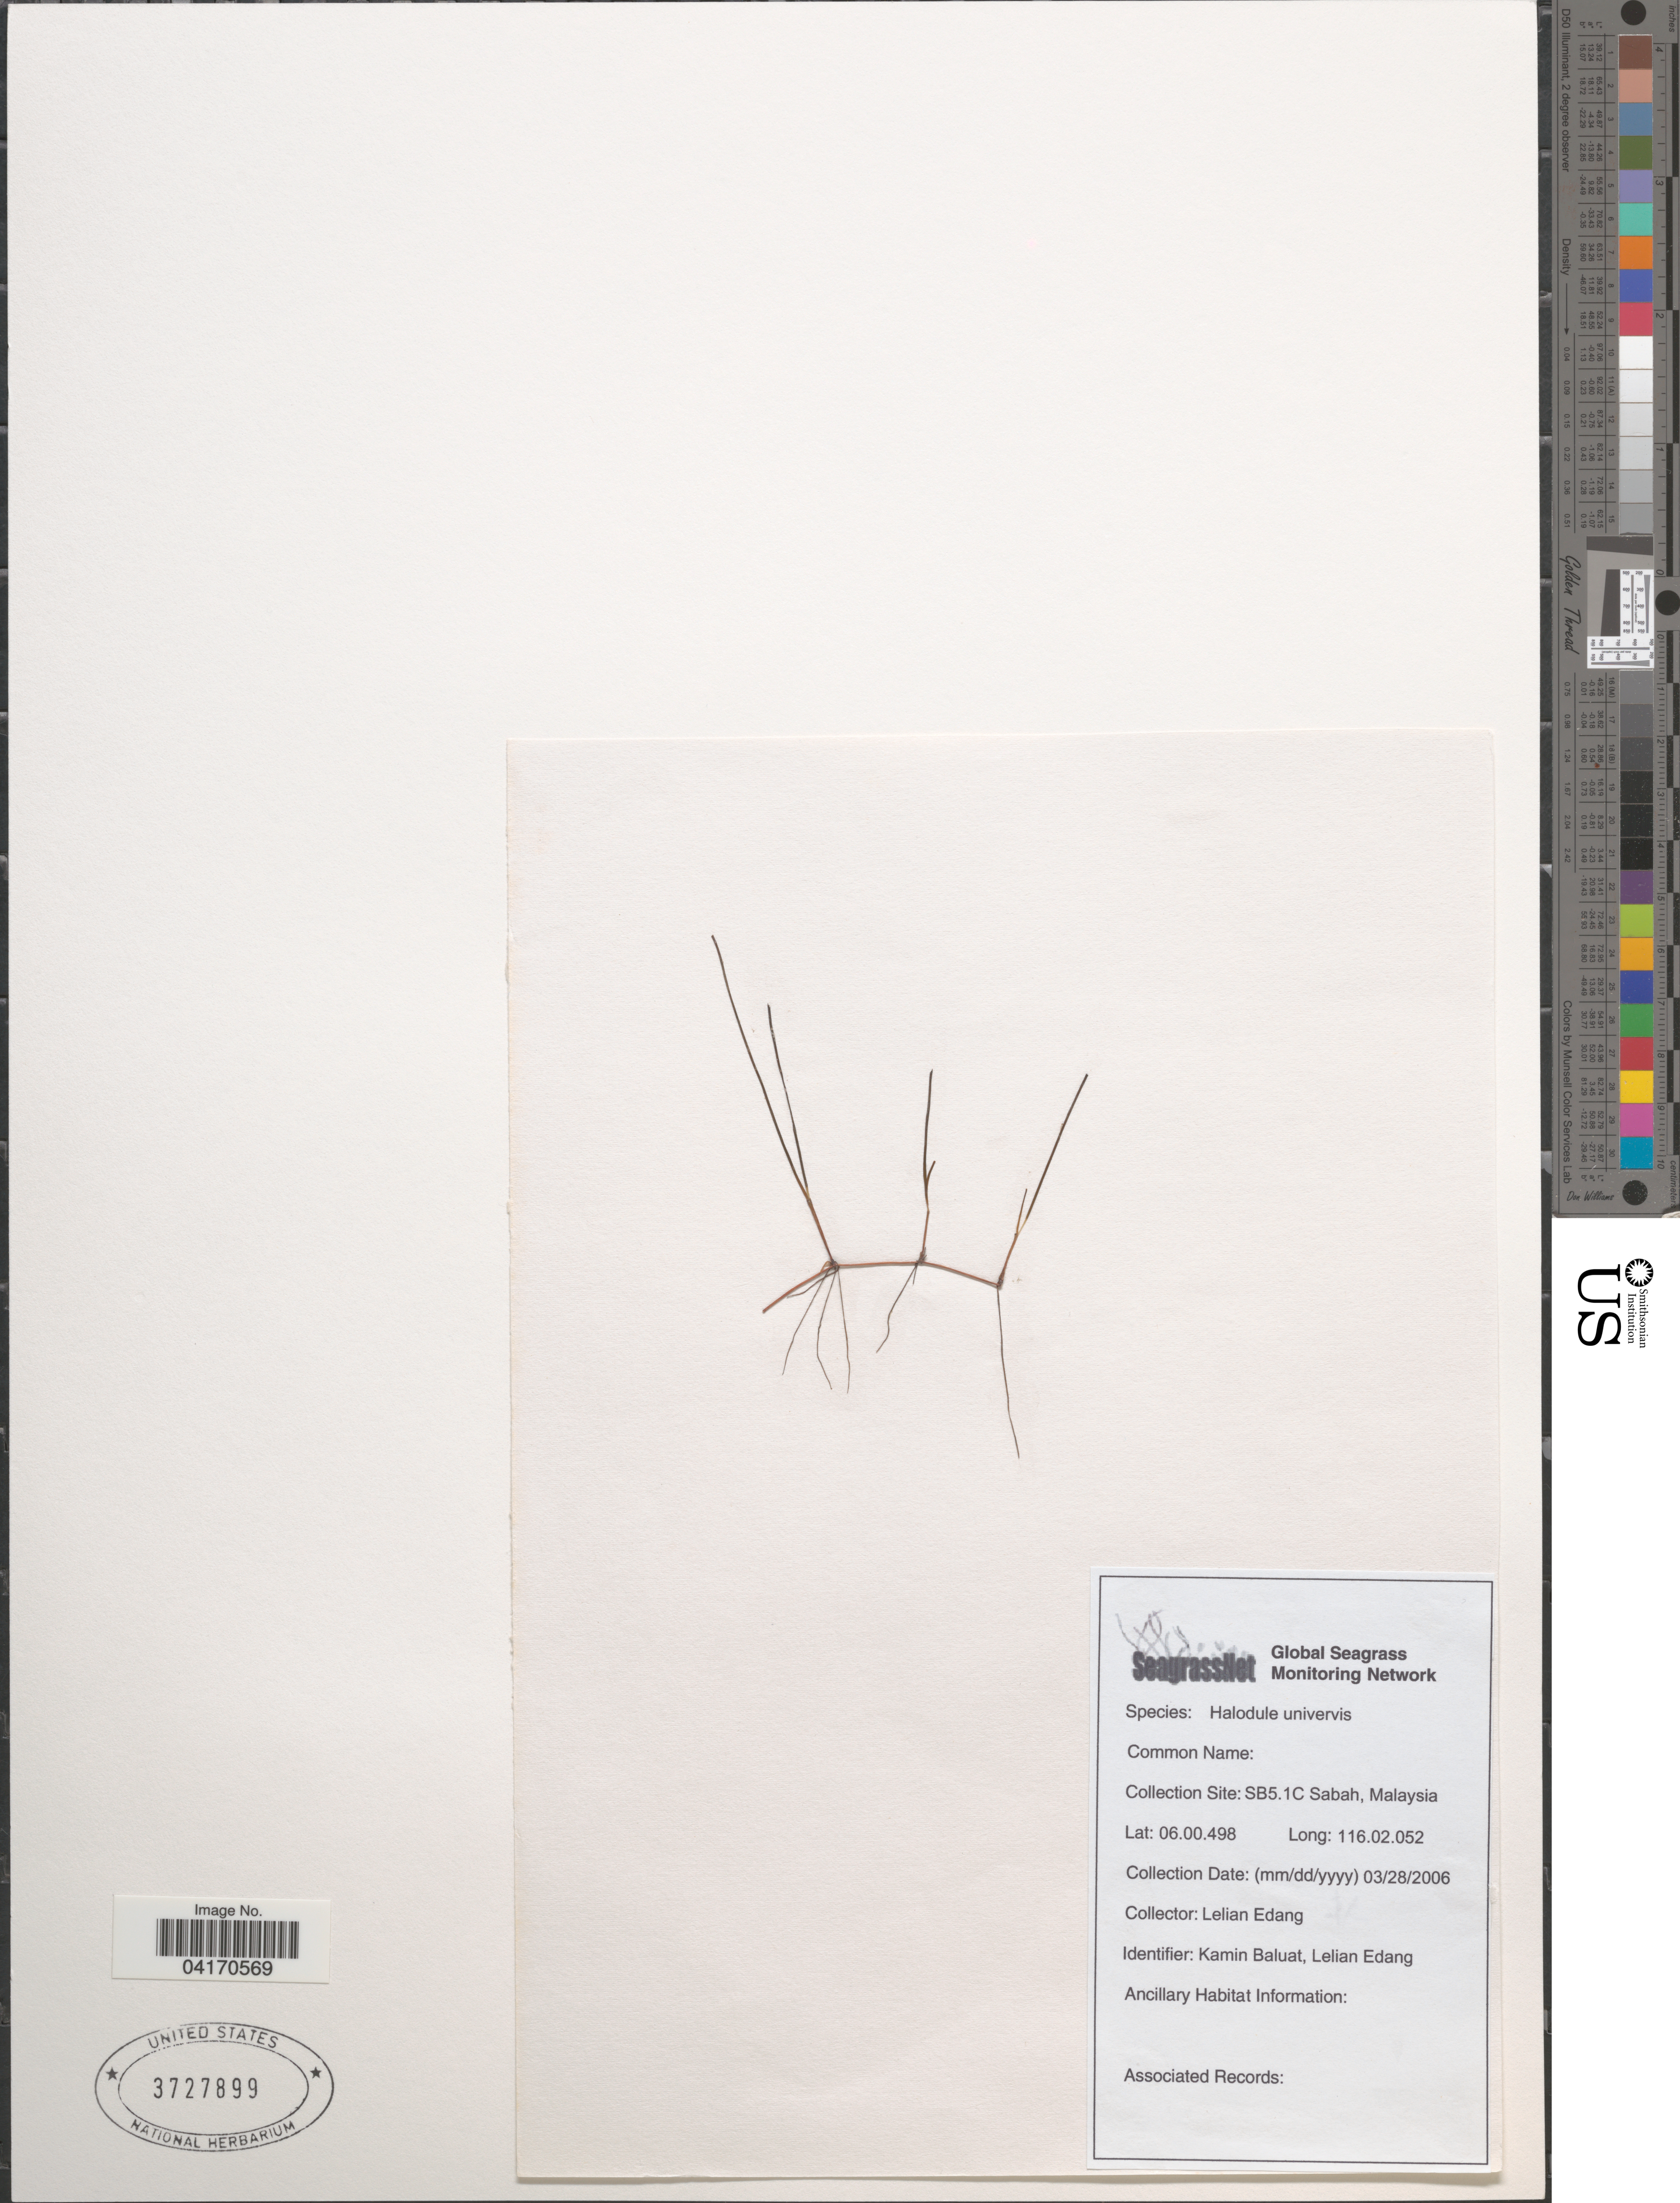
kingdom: Plantae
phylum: Tracheophyta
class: Liliopsida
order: Alismatales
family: Cymodoceaceae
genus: Halodule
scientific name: Halodule uninervis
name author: (Forssk.) Asch.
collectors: L. Edang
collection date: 2006-03-28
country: Malaysia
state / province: Sabah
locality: Collection Site: SB5.1C.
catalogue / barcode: US 3727899